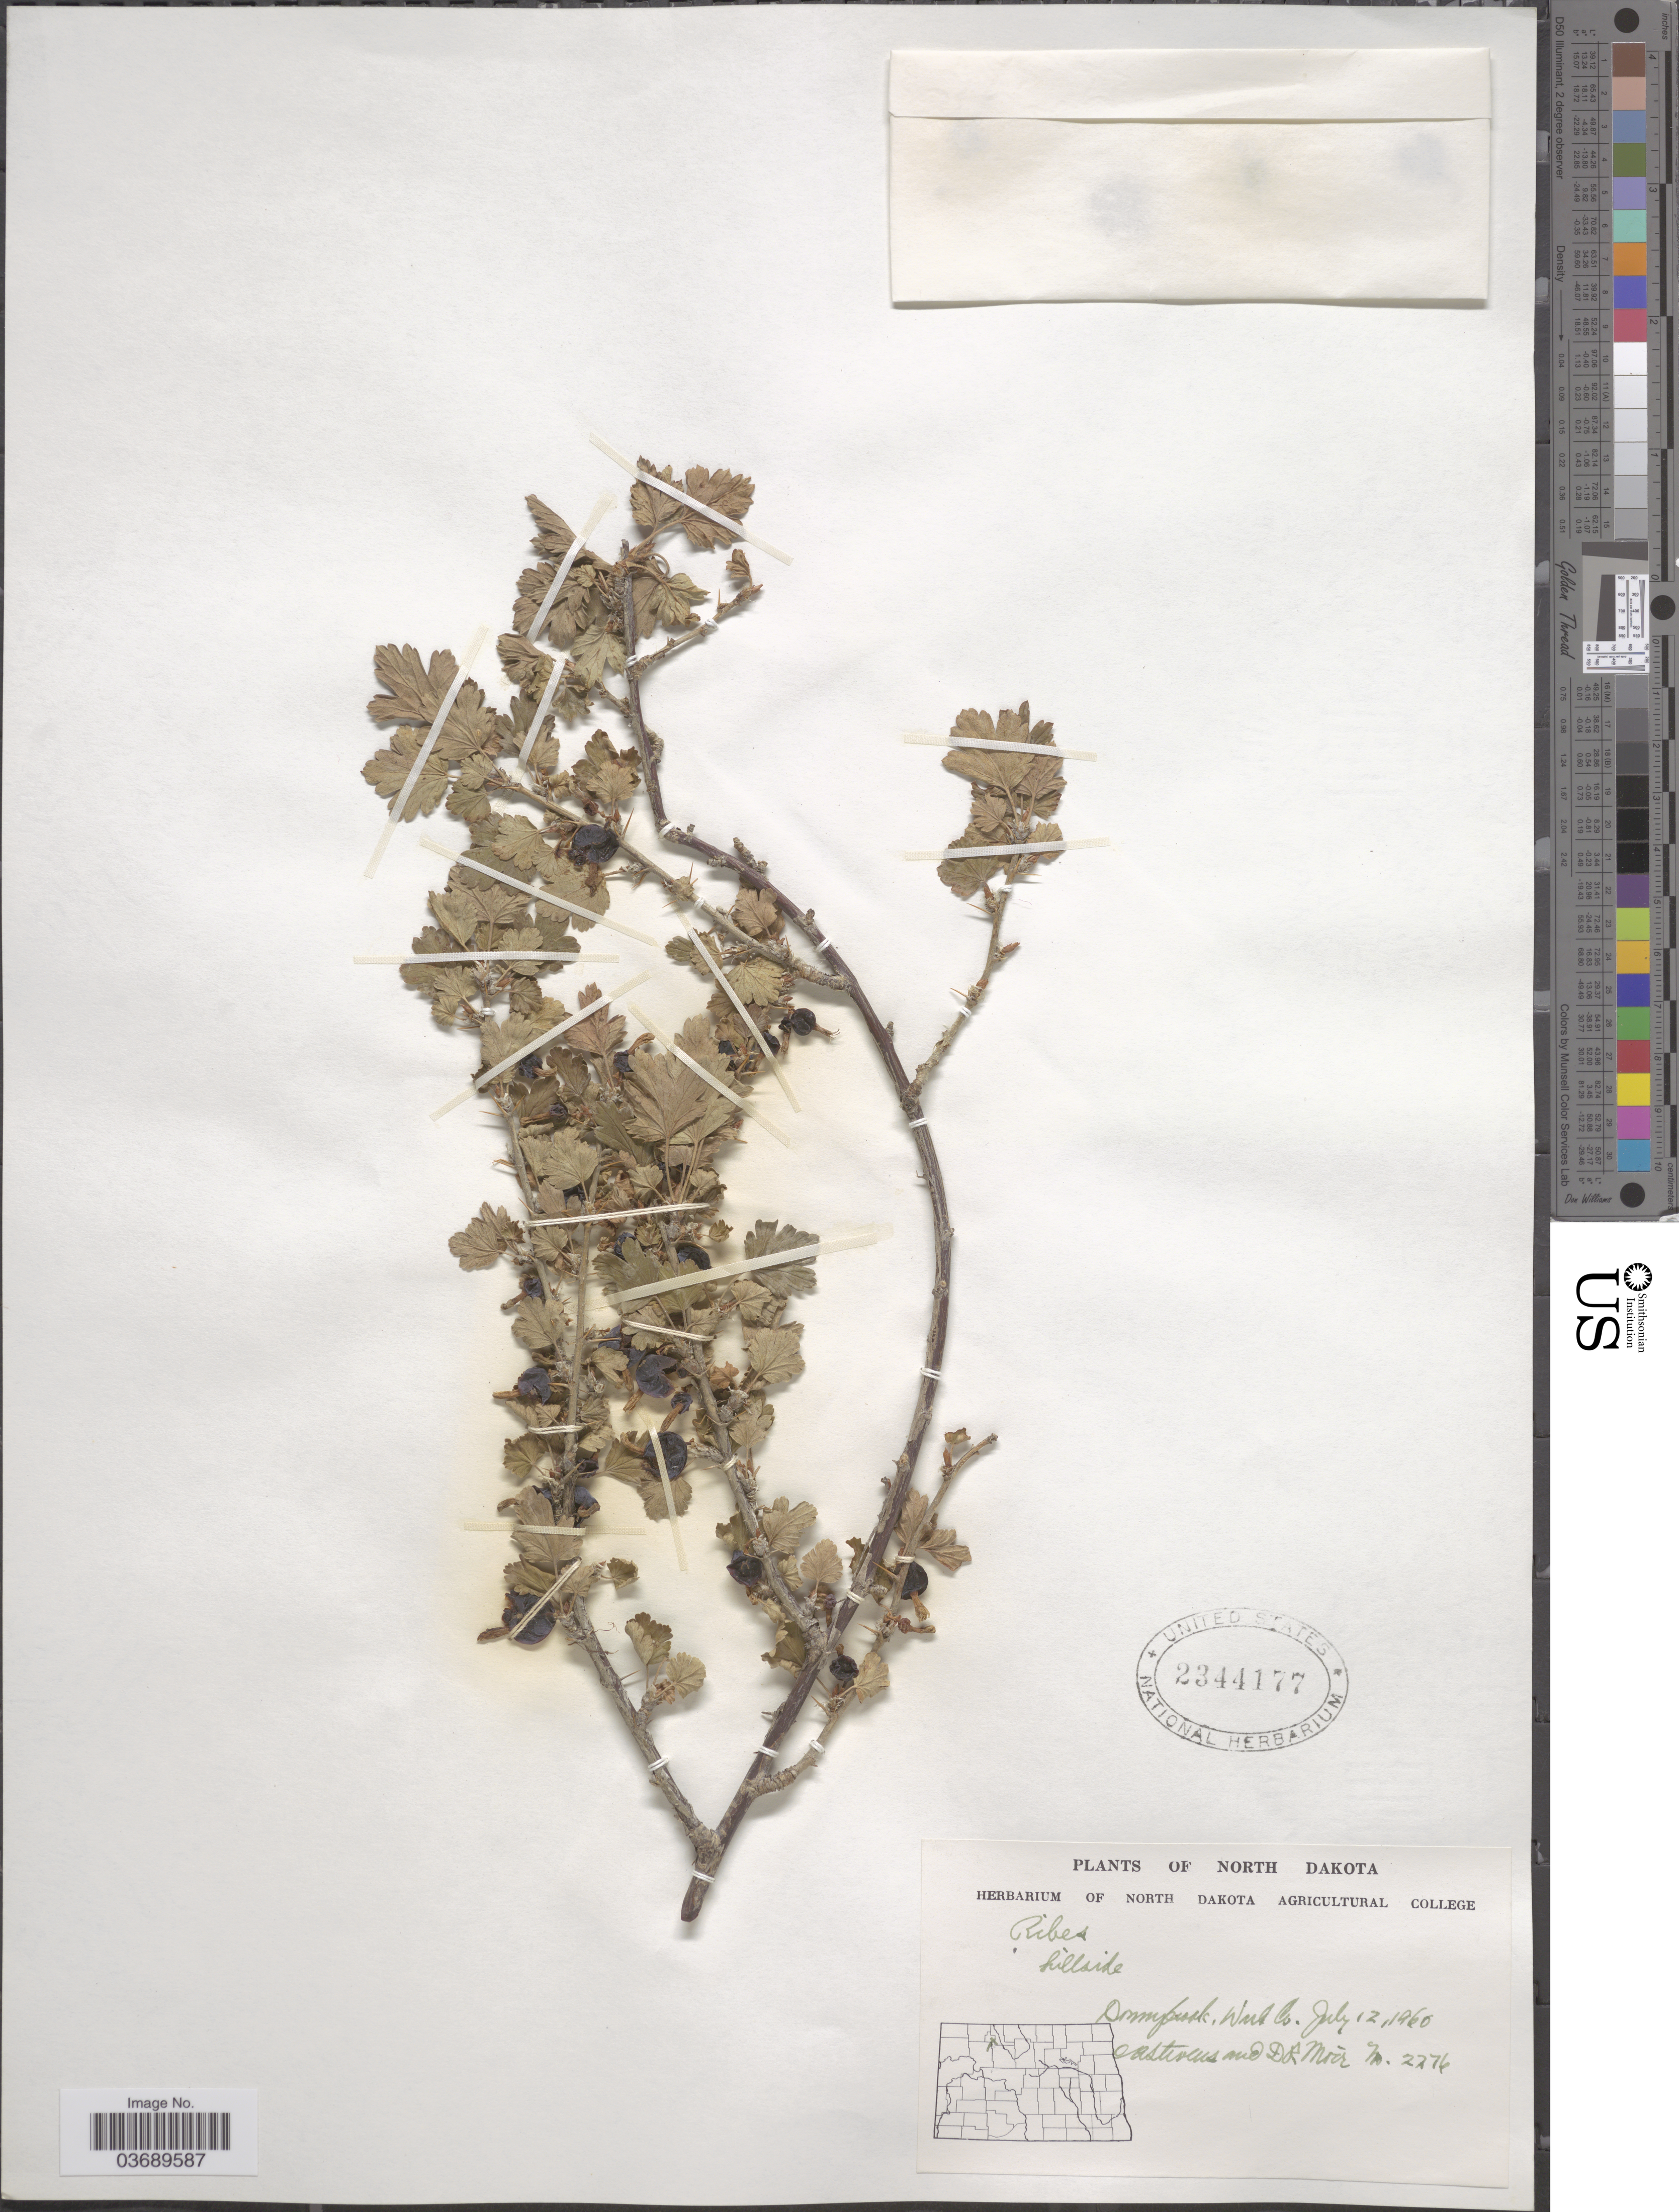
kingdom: Plantae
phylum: Tracheophyta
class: Magnoliopsida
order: Saxifragales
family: Grossulariaceae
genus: Ribes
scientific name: Ribes sp.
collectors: O. A. Stevens & D. Moir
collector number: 2276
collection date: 1960-07-12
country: United States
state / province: North Dakota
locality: Donnybrook, Ward Co.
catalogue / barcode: US 2344177